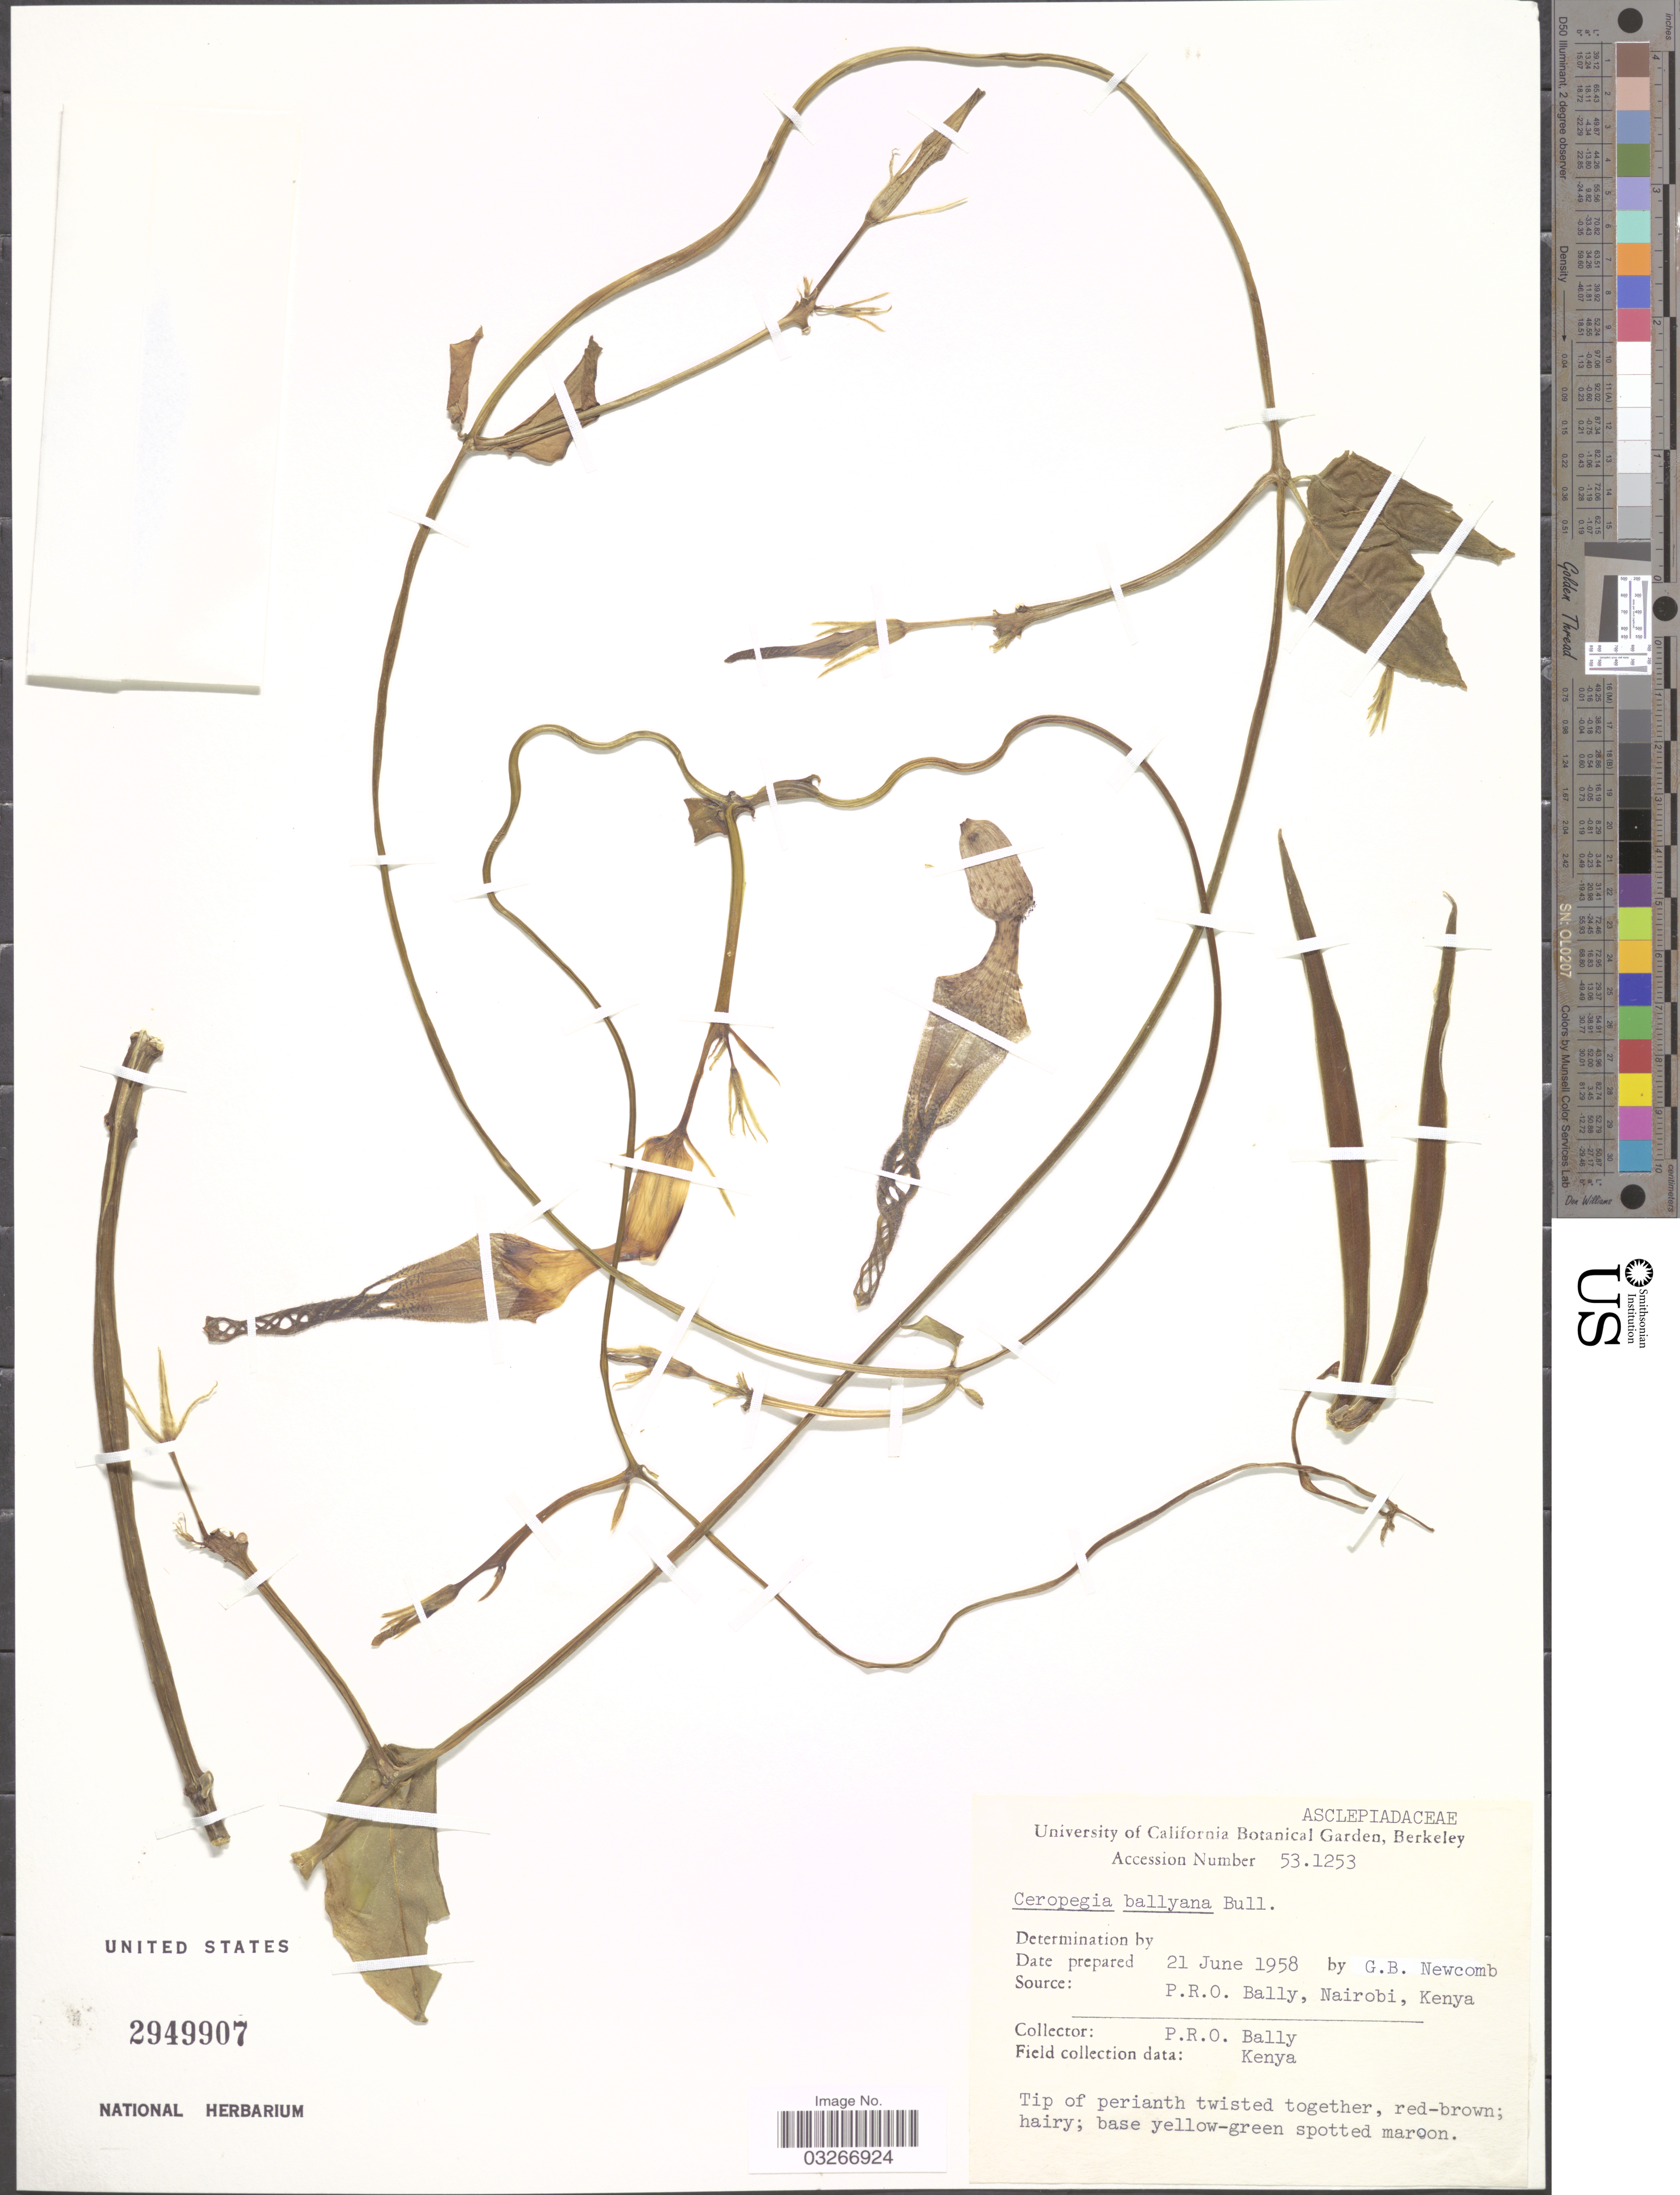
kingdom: Plantae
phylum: Tracheophyta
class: Magnoliopsida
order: Gentianales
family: Apocynaceae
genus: Ceropegia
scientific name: Ceropegia ballyana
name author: Bullock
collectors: G. B. Newcomb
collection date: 1958-06-21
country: United States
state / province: California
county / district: Alameda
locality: University of California Botanical Garden, Berkeley.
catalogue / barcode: US 2949907